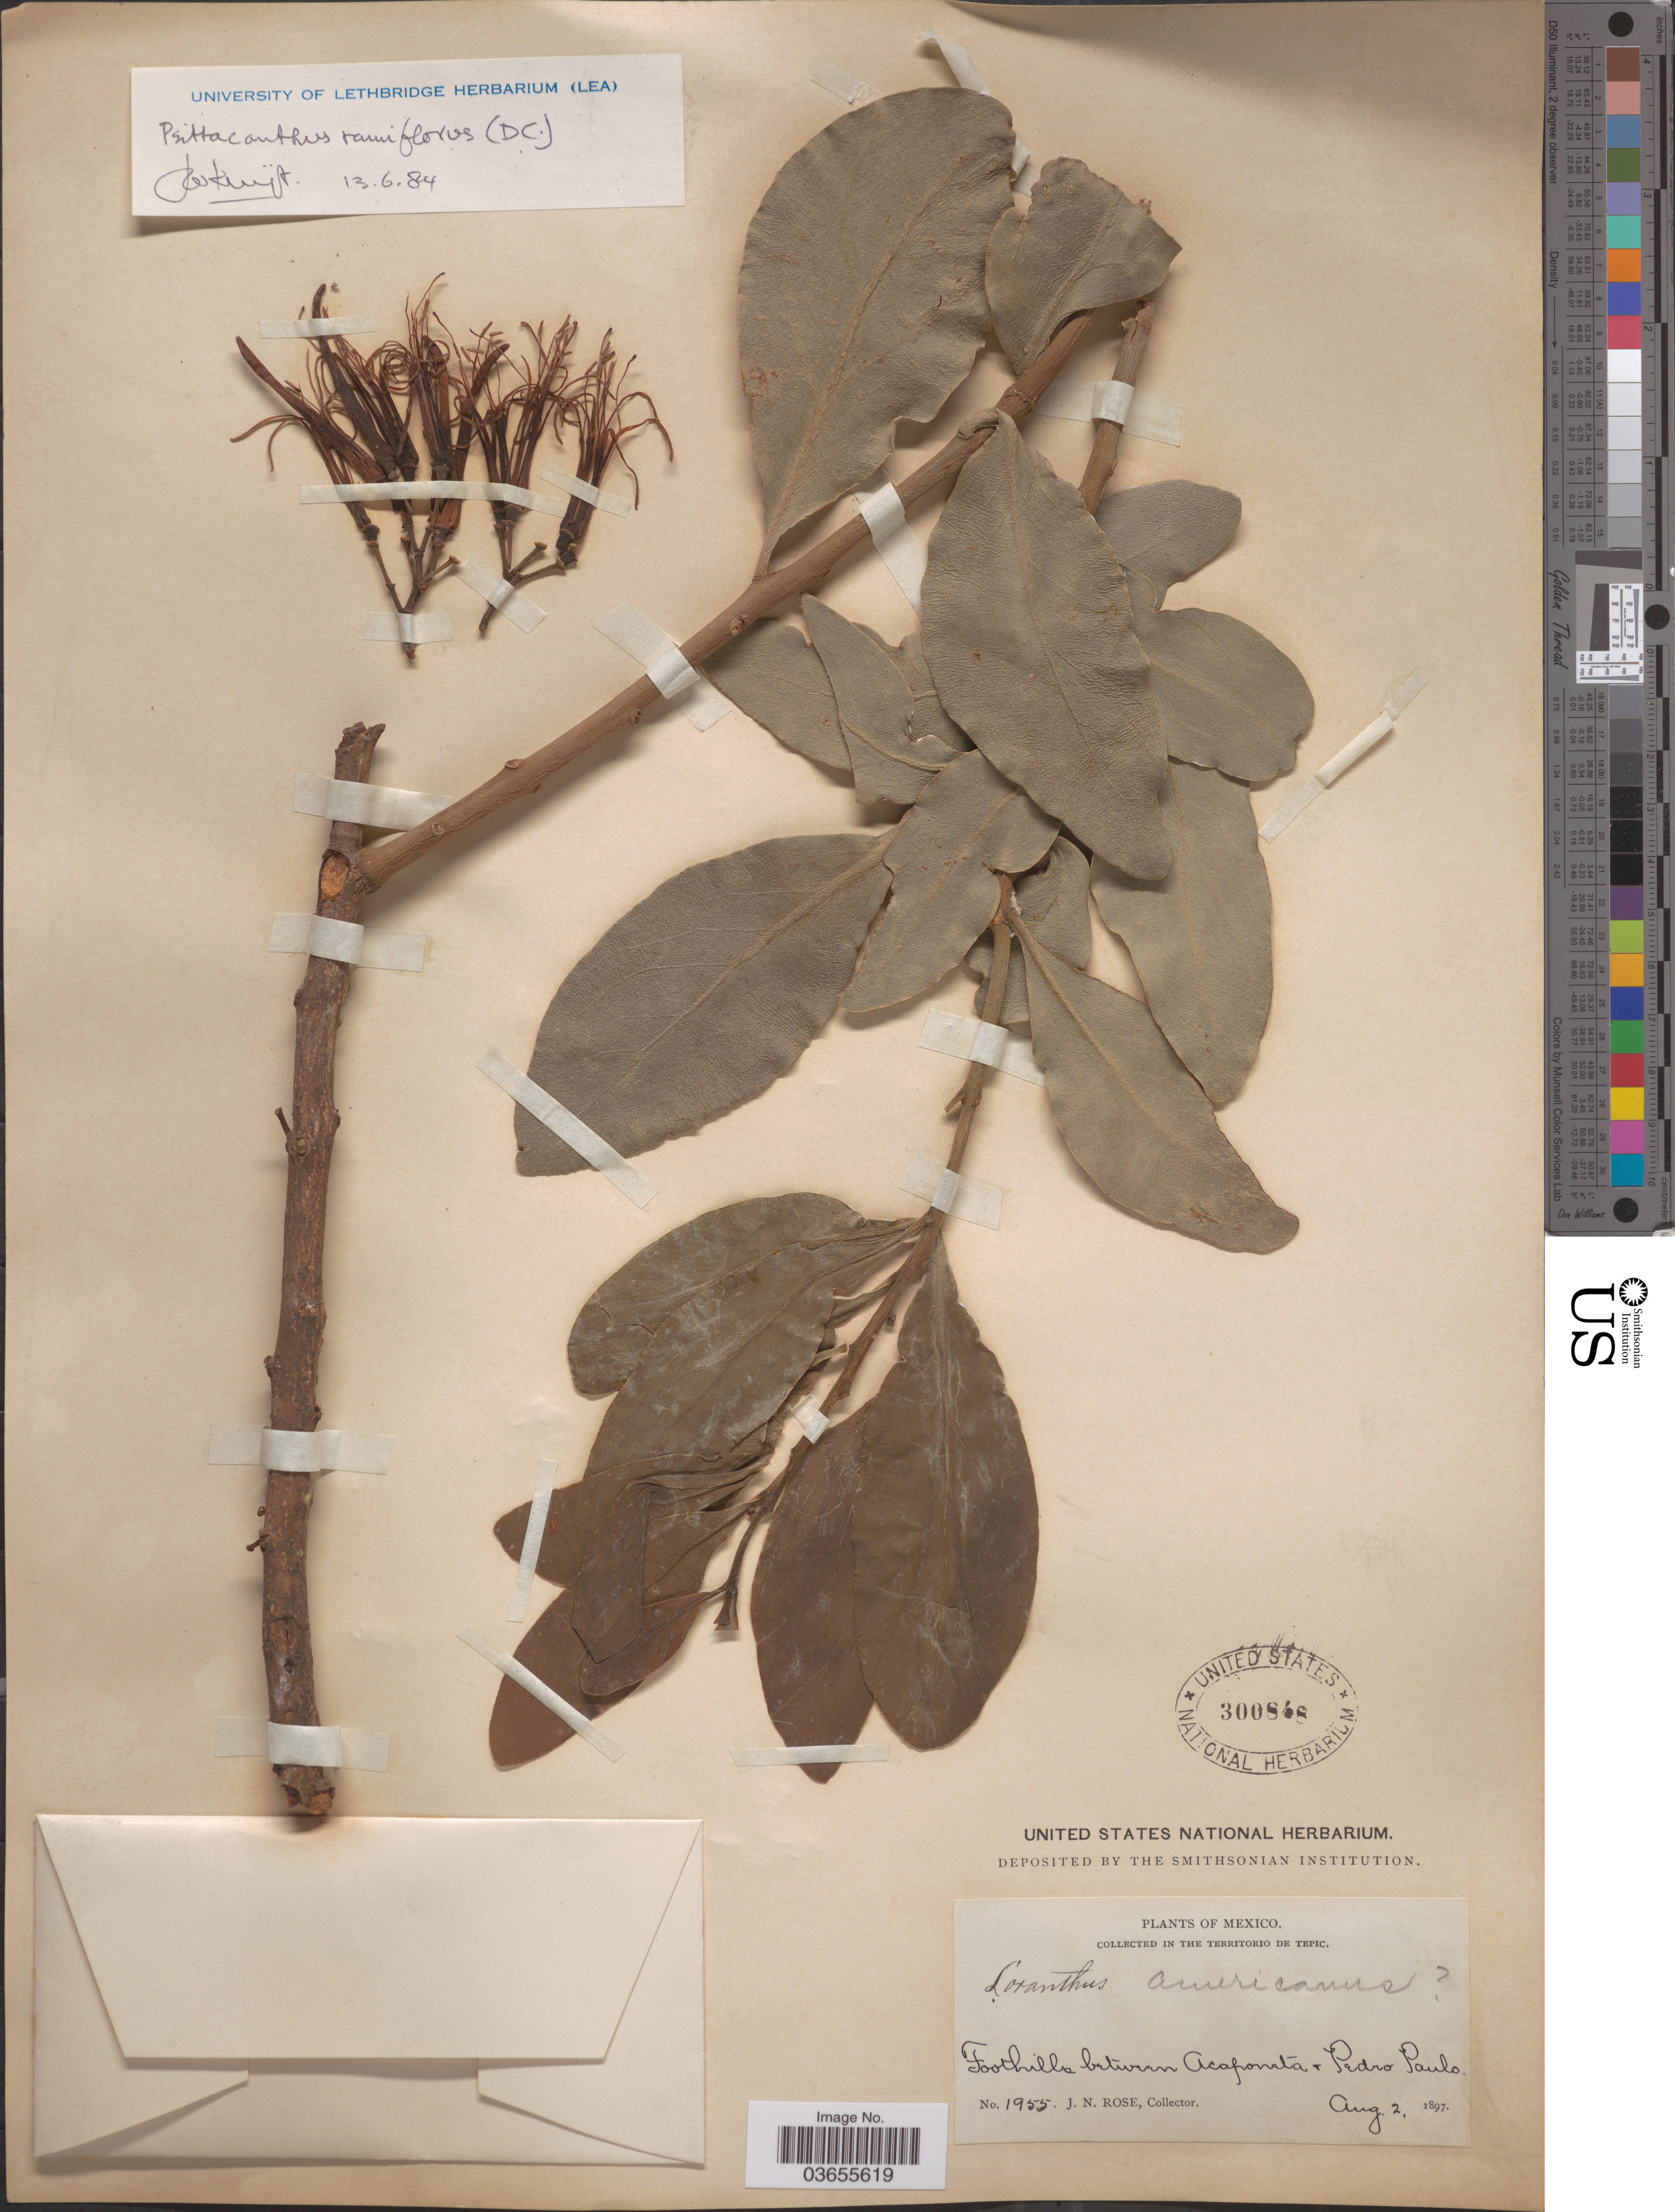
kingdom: Plantae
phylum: Tracheophyta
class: Magnoliopsida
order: Santalales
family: Loranthaceae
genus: Psittacanthus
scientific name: Psittacanthus ramiflorus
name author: (Moc. & Sessé ex DC.) G. Don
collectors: J. N. Rose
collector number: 1955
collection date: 1897-08-02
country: Mexico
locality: Territorio de Tepic. Foothills between Acaponata & Pedro Paulo.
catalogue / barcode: US 300848